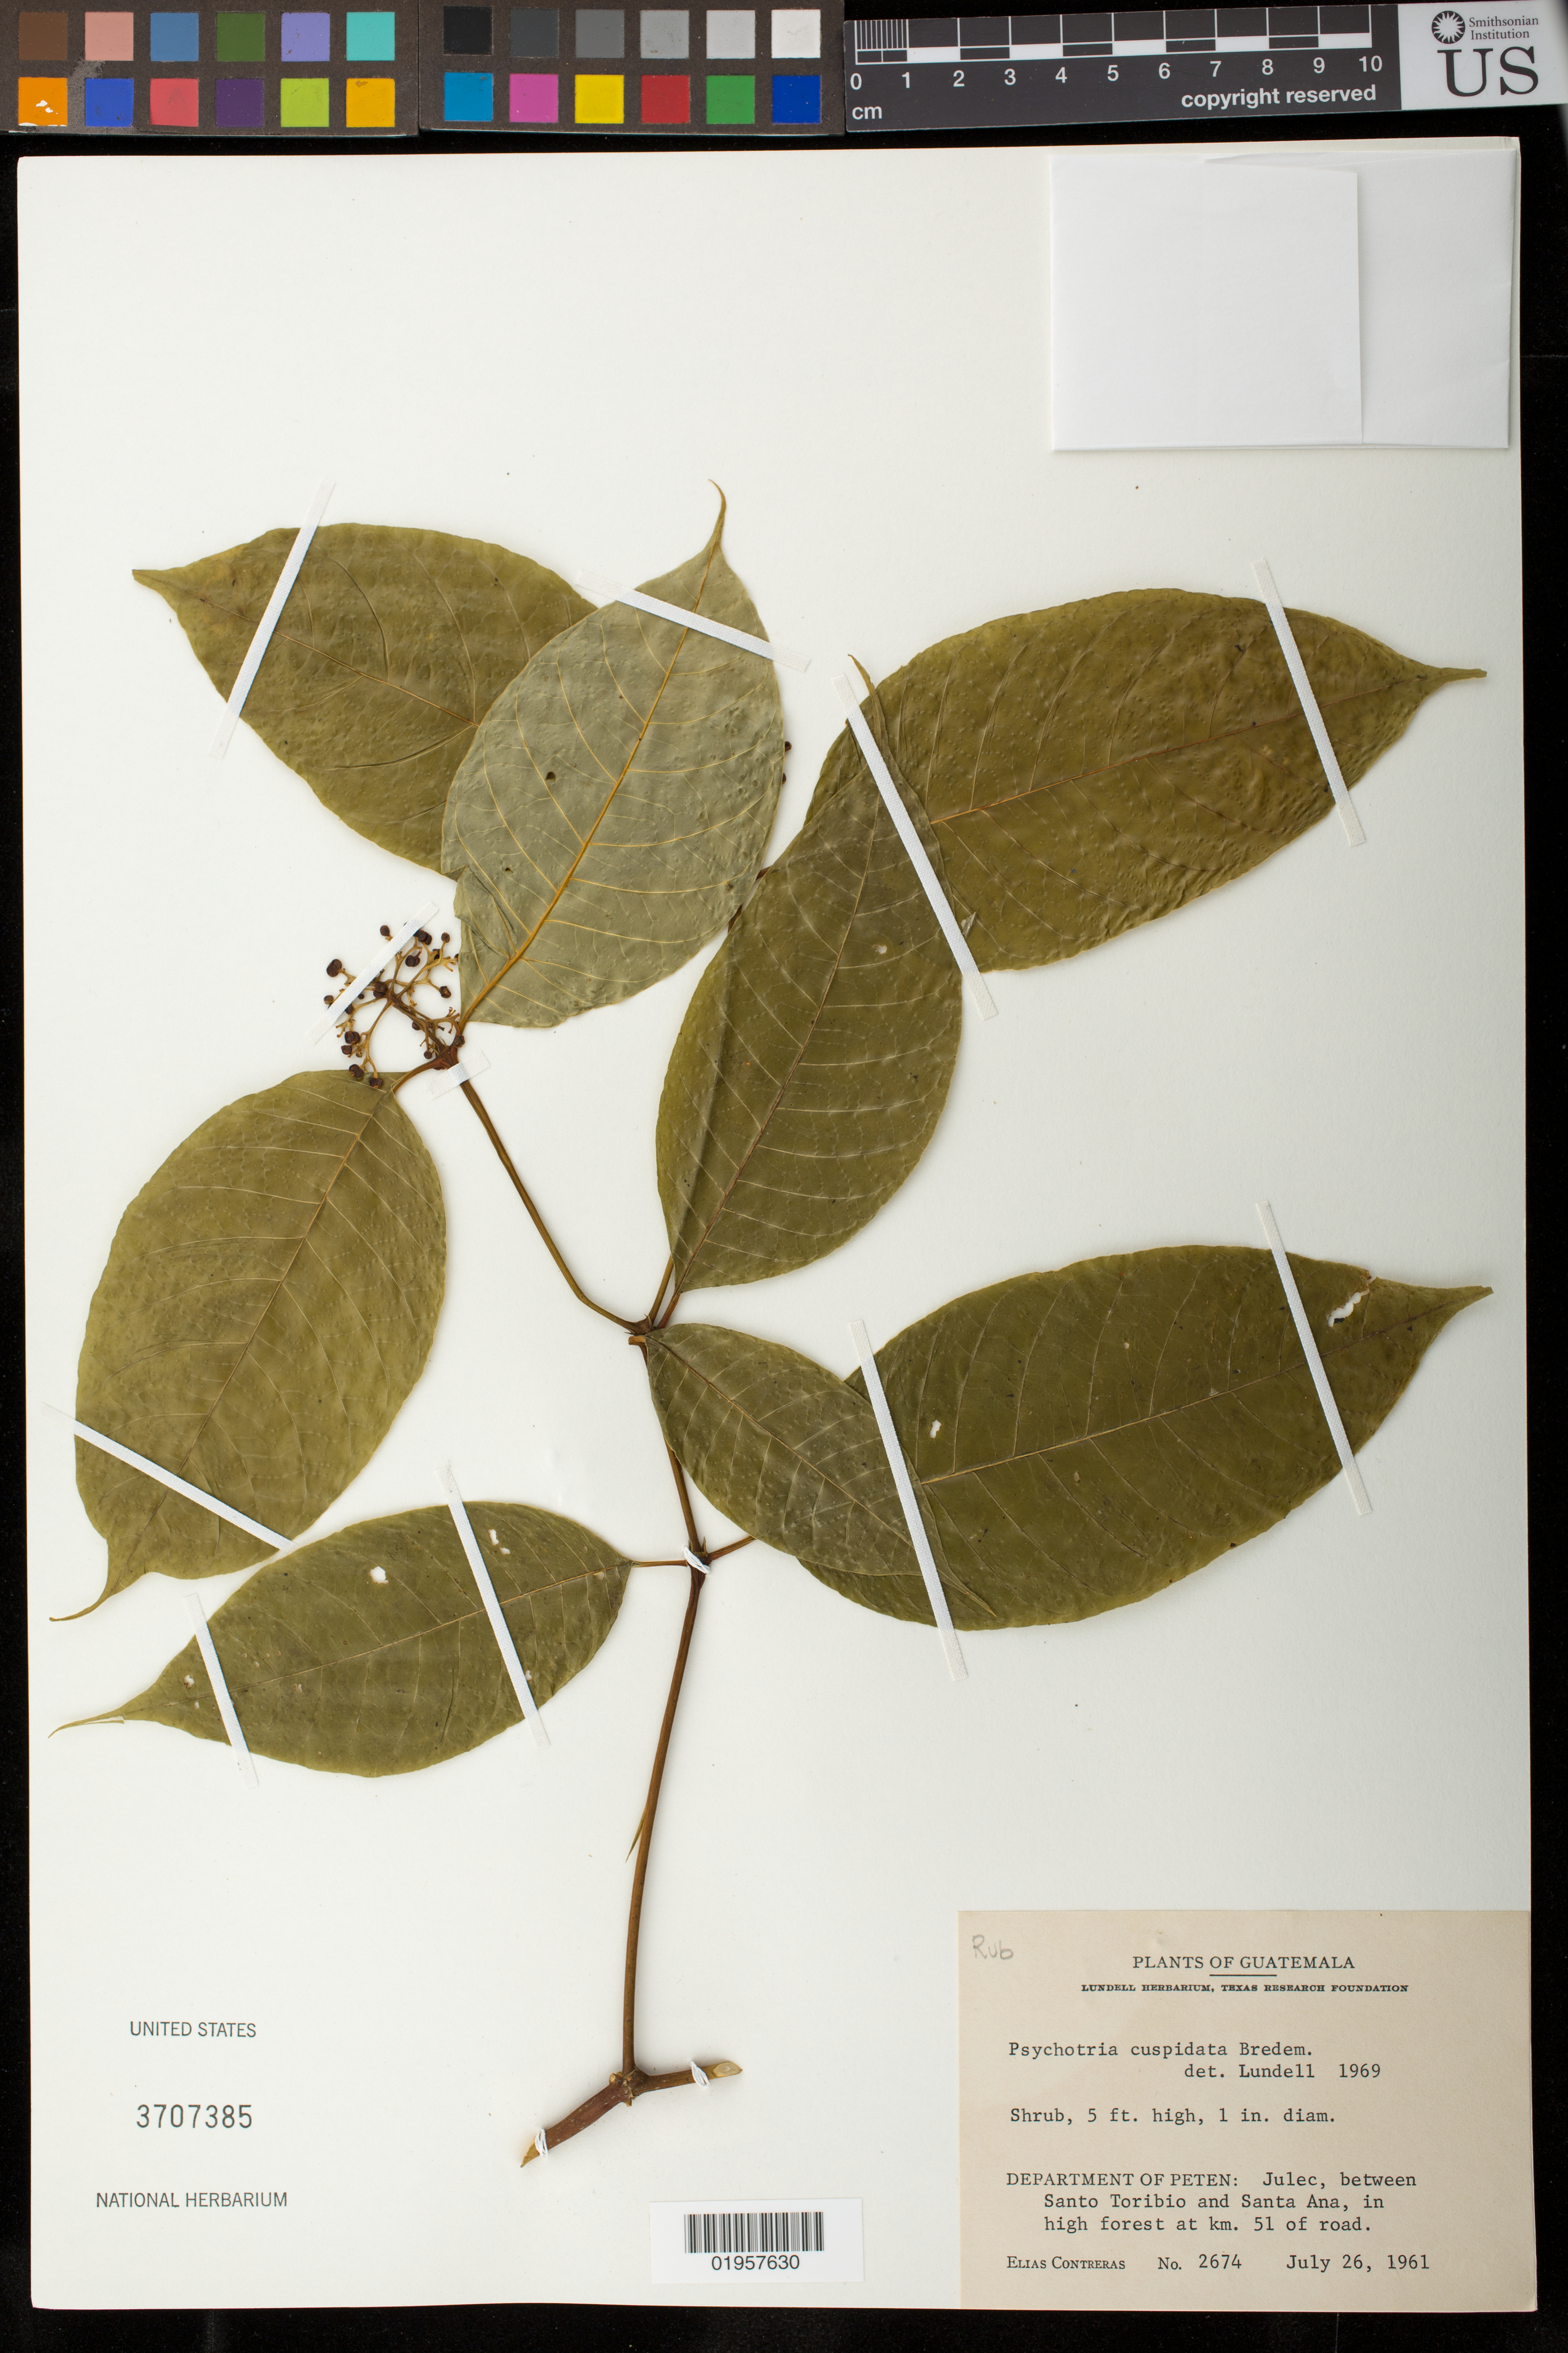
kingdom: Plantae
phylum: Tracheophyta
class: Magnoliopsida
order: Gentianales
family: Rubiaceae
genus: Psychotria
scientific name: Psychotria cuspidata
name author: Bredem. ex Schult.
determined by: Lundell, C. L.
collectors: E. Contreras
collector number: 2674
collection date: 1961-07-26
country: Guatemala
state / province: El Petén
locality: Julec, between Santo Toribio and Santa Ana, at km 51 of road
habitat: In high forest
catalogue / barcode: US 3707385